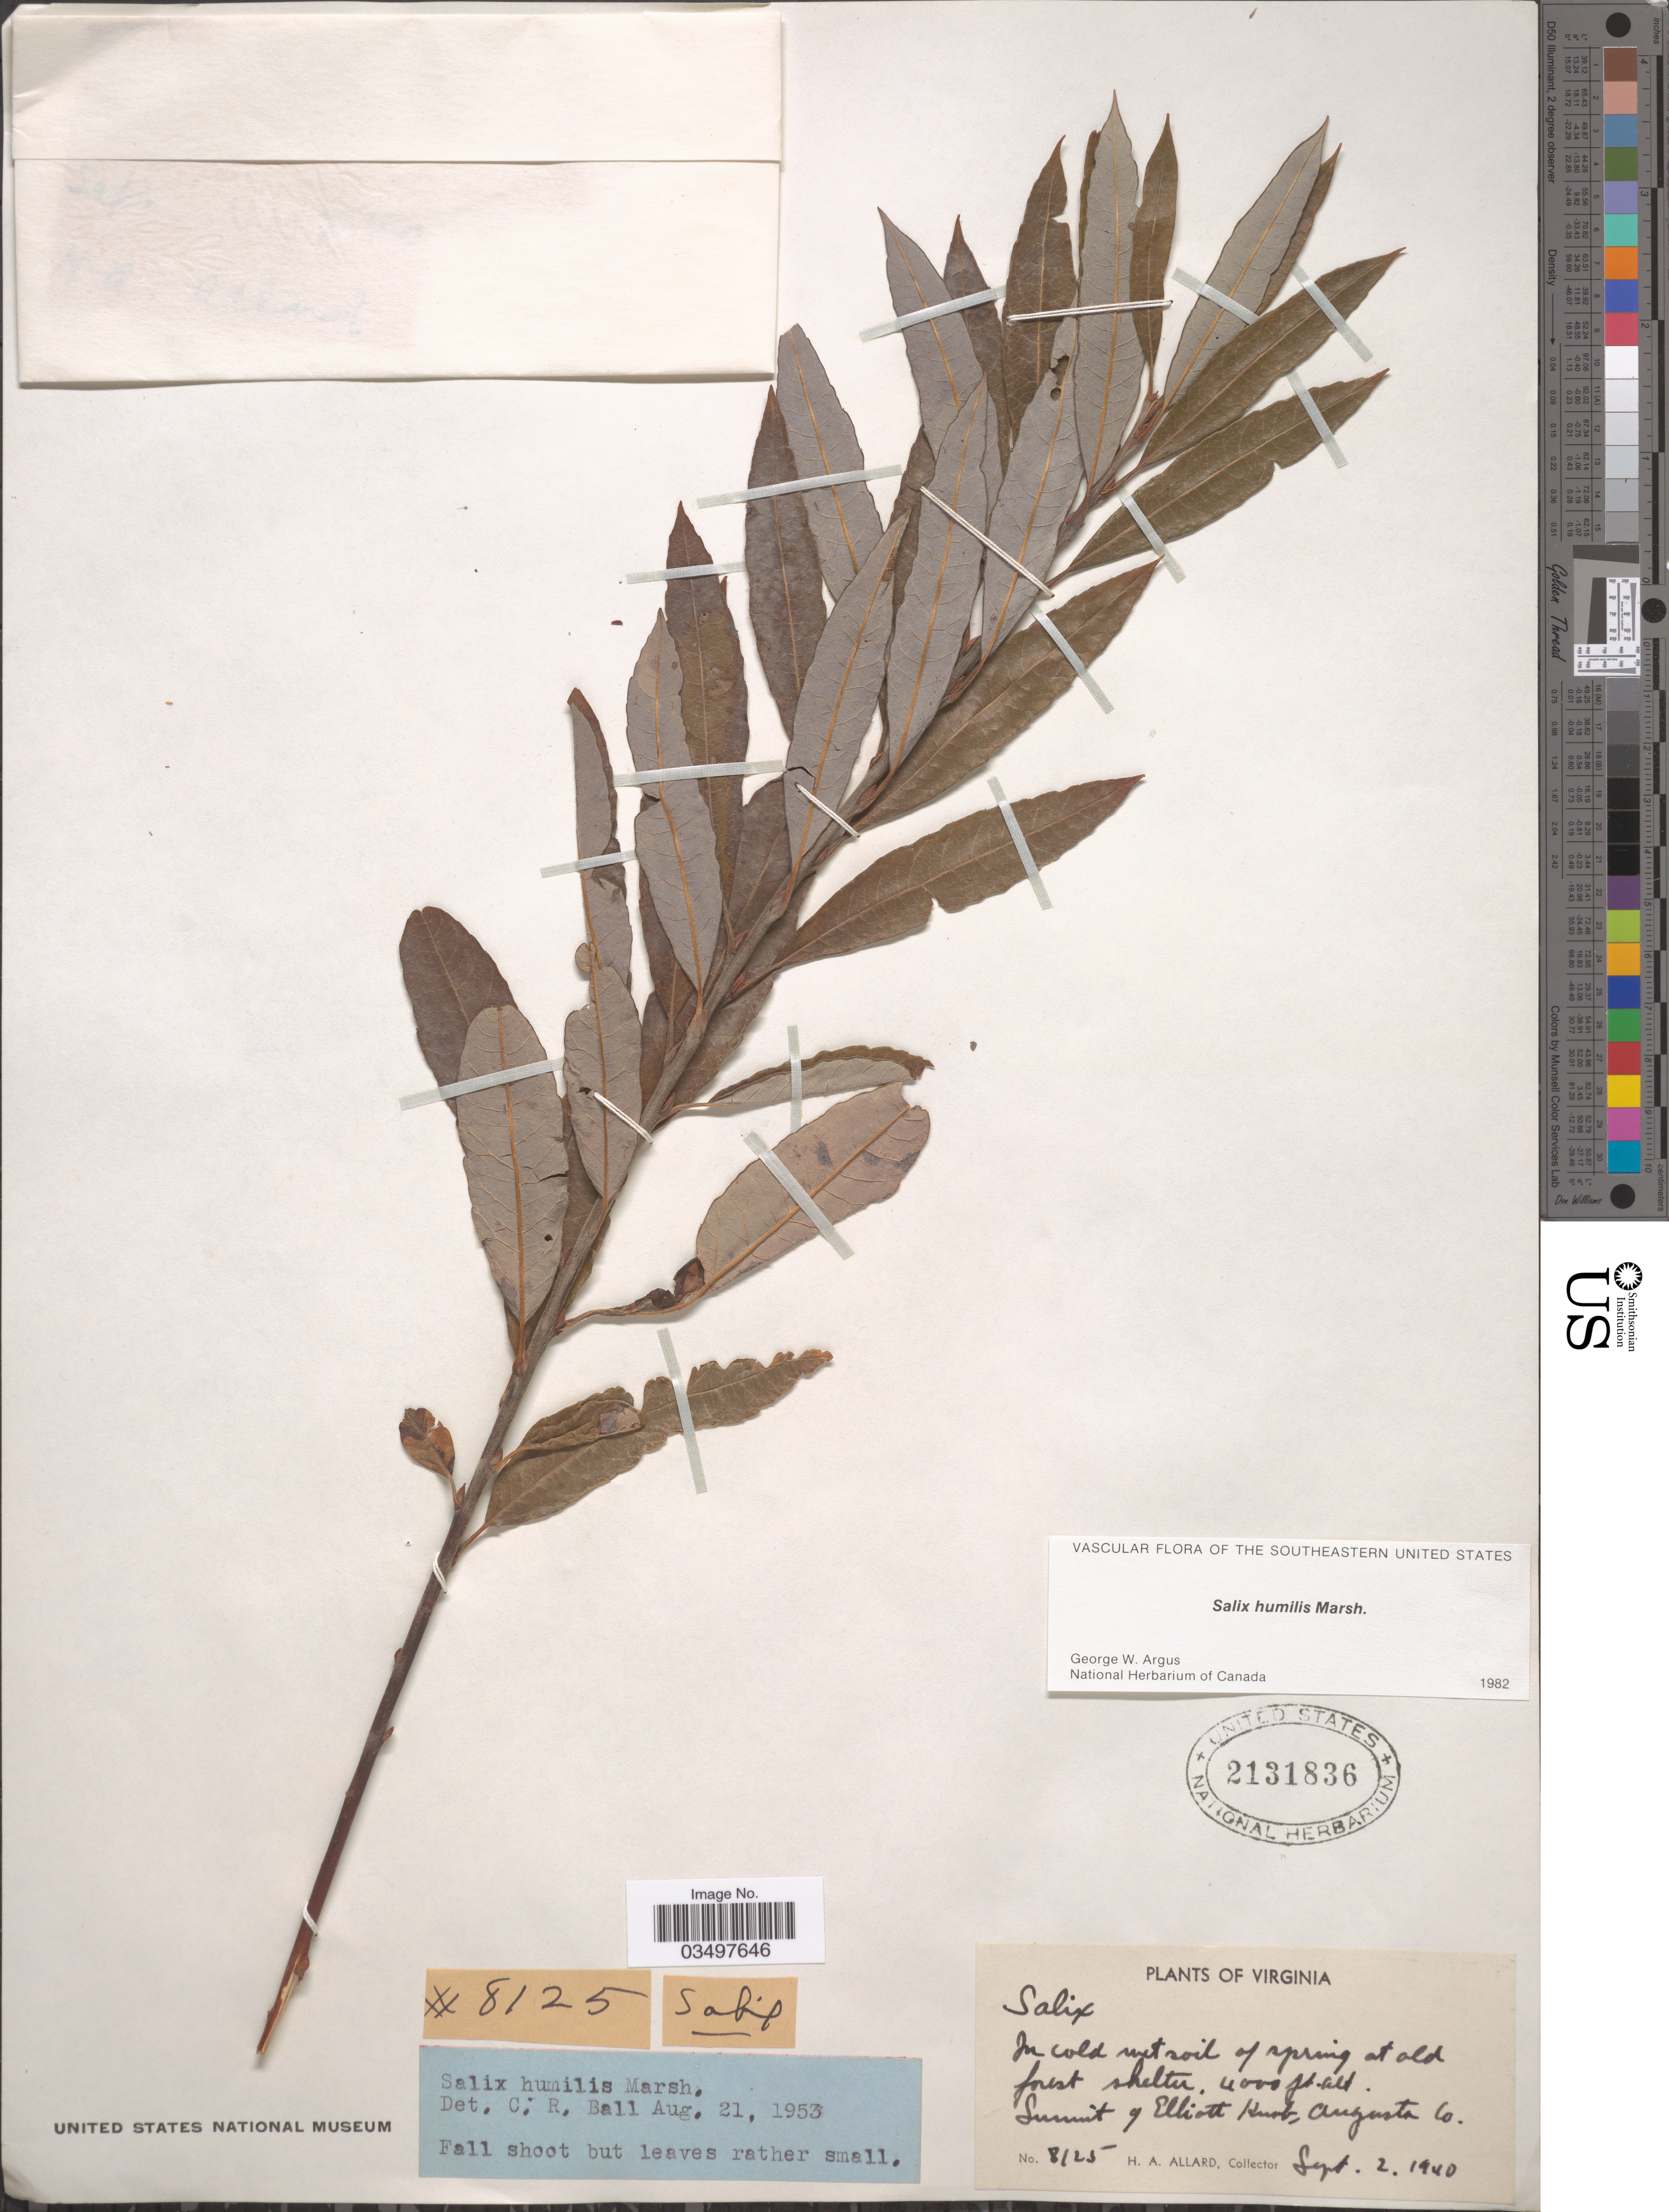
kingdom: Plantae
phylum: Tracheophyta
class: Magnoliopsida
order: Malpighiales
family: Salicaceae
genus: Salix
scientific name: Salix humilis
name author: Marshall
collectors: H. A. Allard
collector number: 8125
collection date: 1940-09-02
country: United States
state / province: Virginia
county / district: Augusta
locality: In cold wet soil of spring at old forest shelter. Summit of Elliott Knob, Augusta Co.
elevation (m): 1219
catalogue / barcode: US 2131836